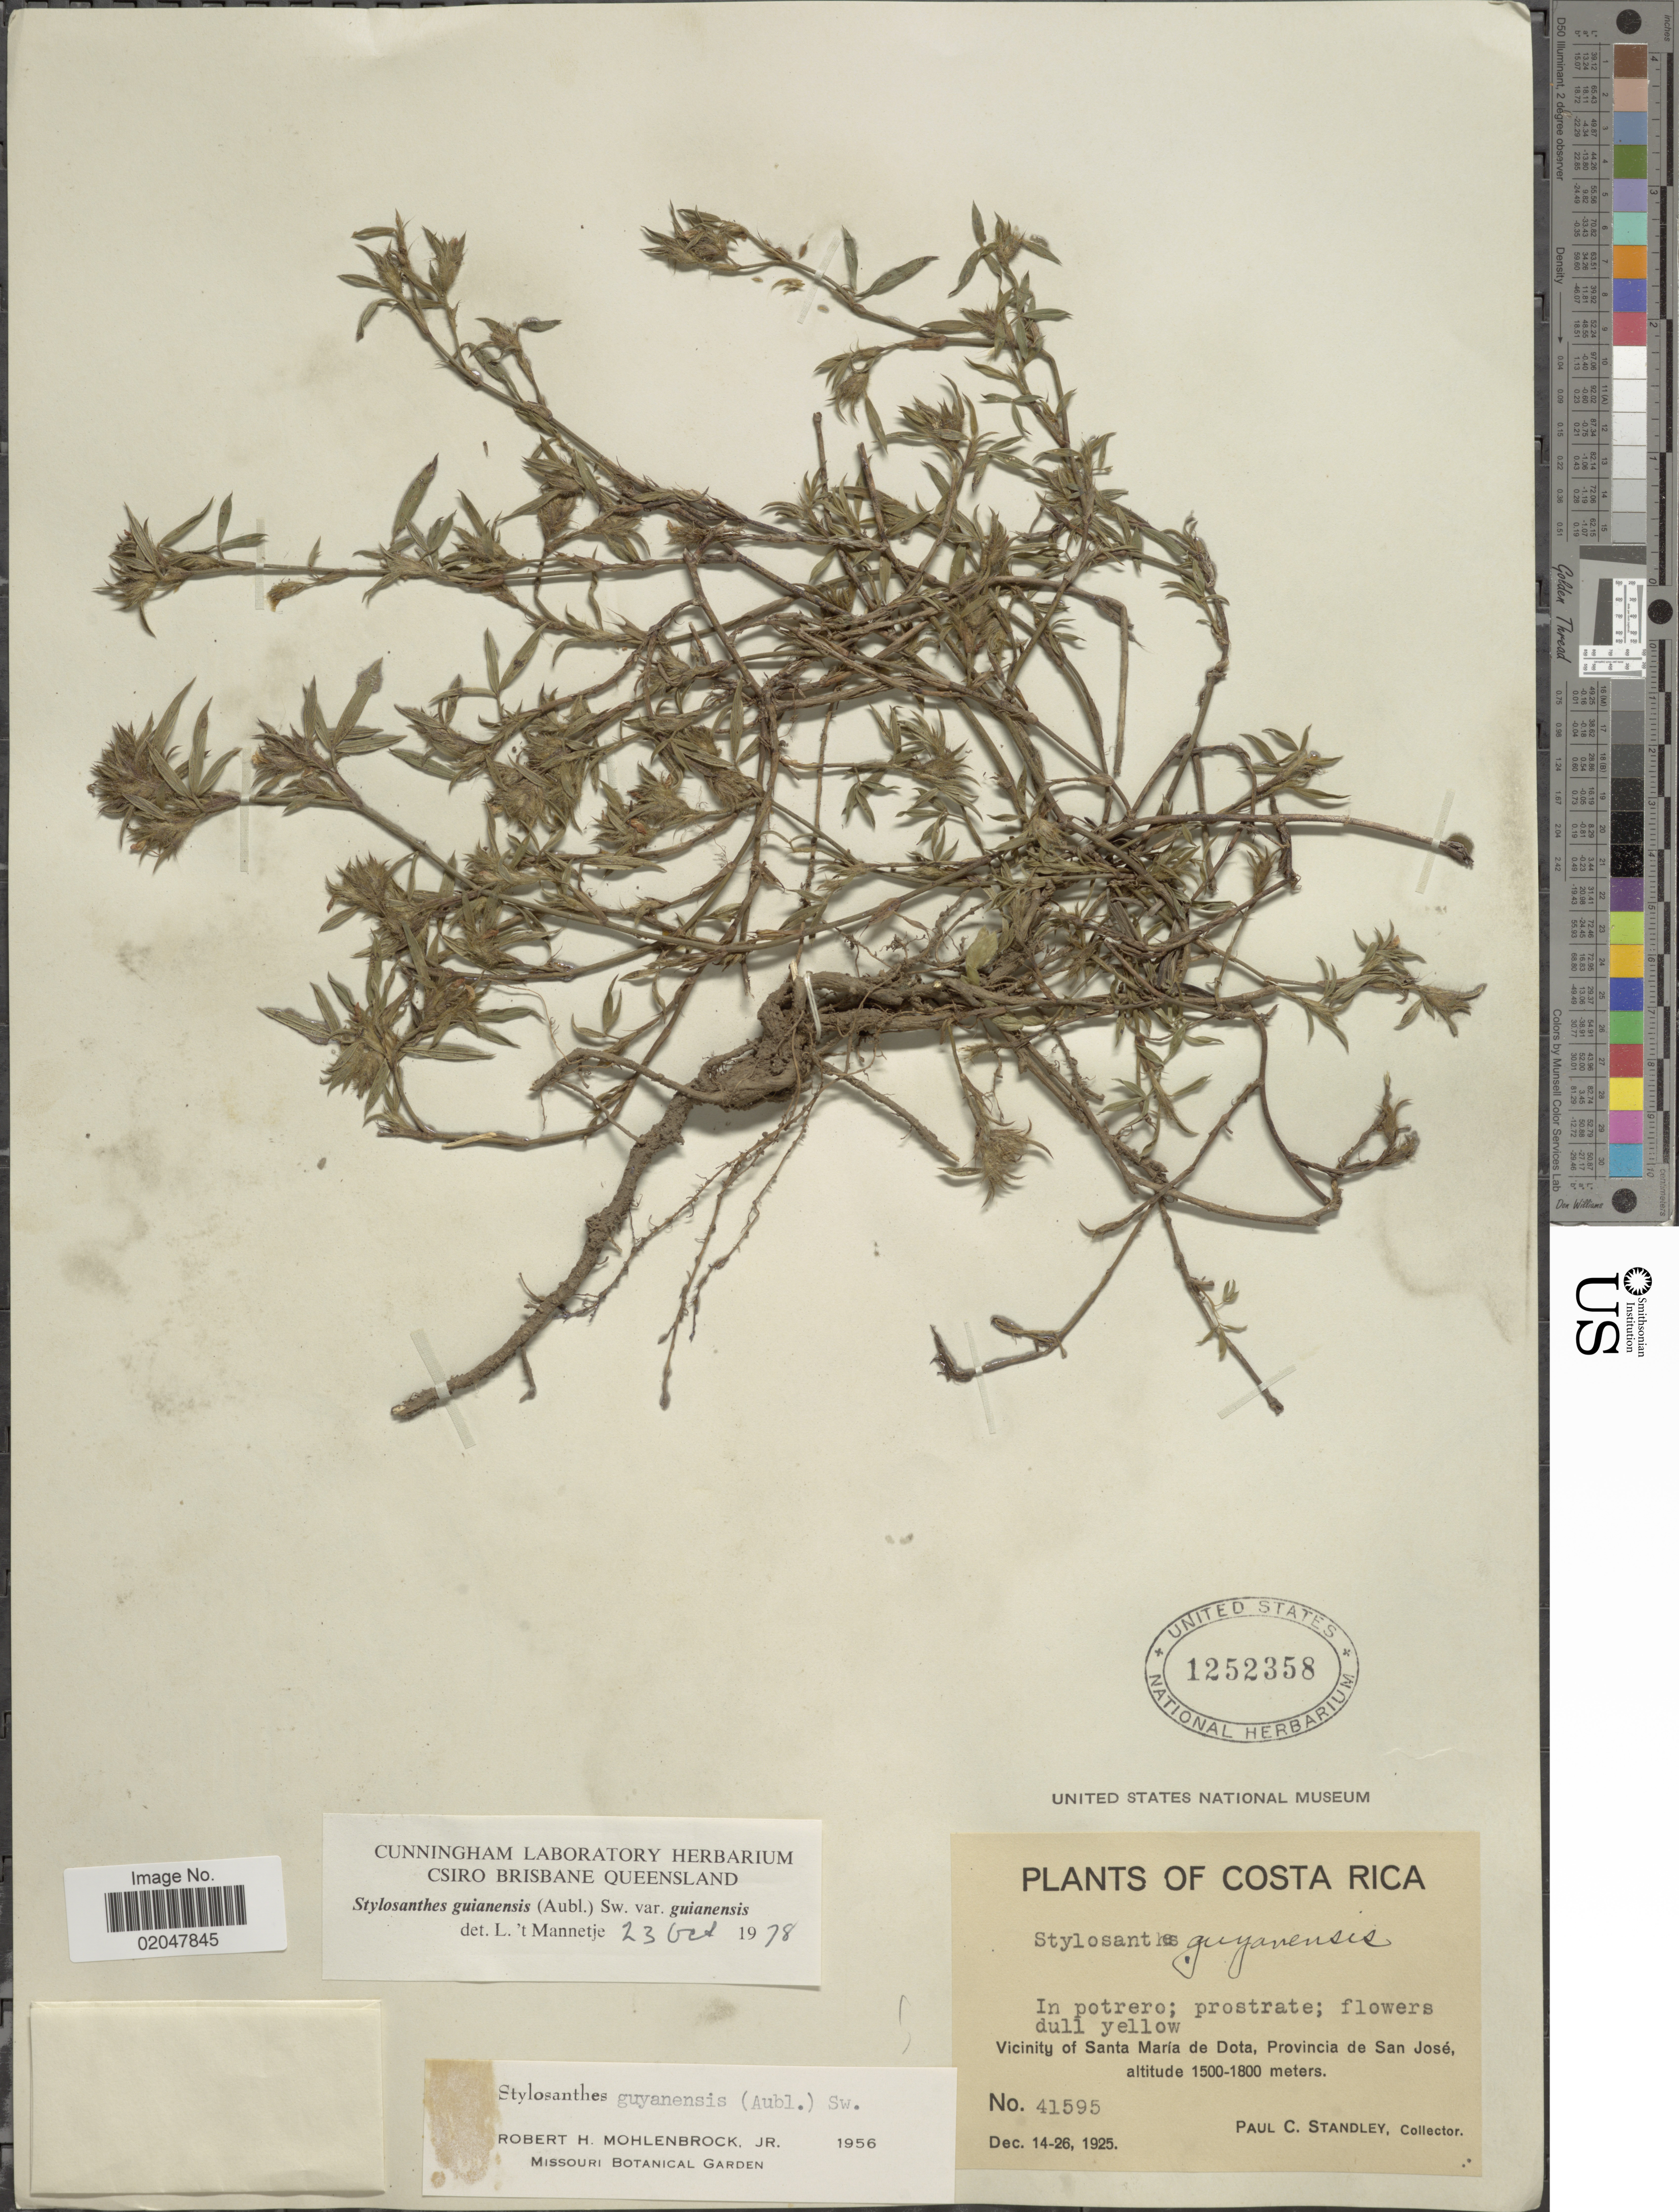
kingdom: Plantae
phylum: Tracheophyta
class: Magnoliopsida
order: Fabales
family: Fabaceae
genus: Stylosanthes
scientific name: Stylosanthes guianensis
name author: (Aubl.) Sw.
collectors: P. C. Standley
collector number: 41595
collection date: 1925-12-14/1925-12-26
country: Costa Rica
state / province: San José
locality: Vicinity of Santa Maria de Dota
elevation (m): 1500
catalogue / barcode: US 1252358